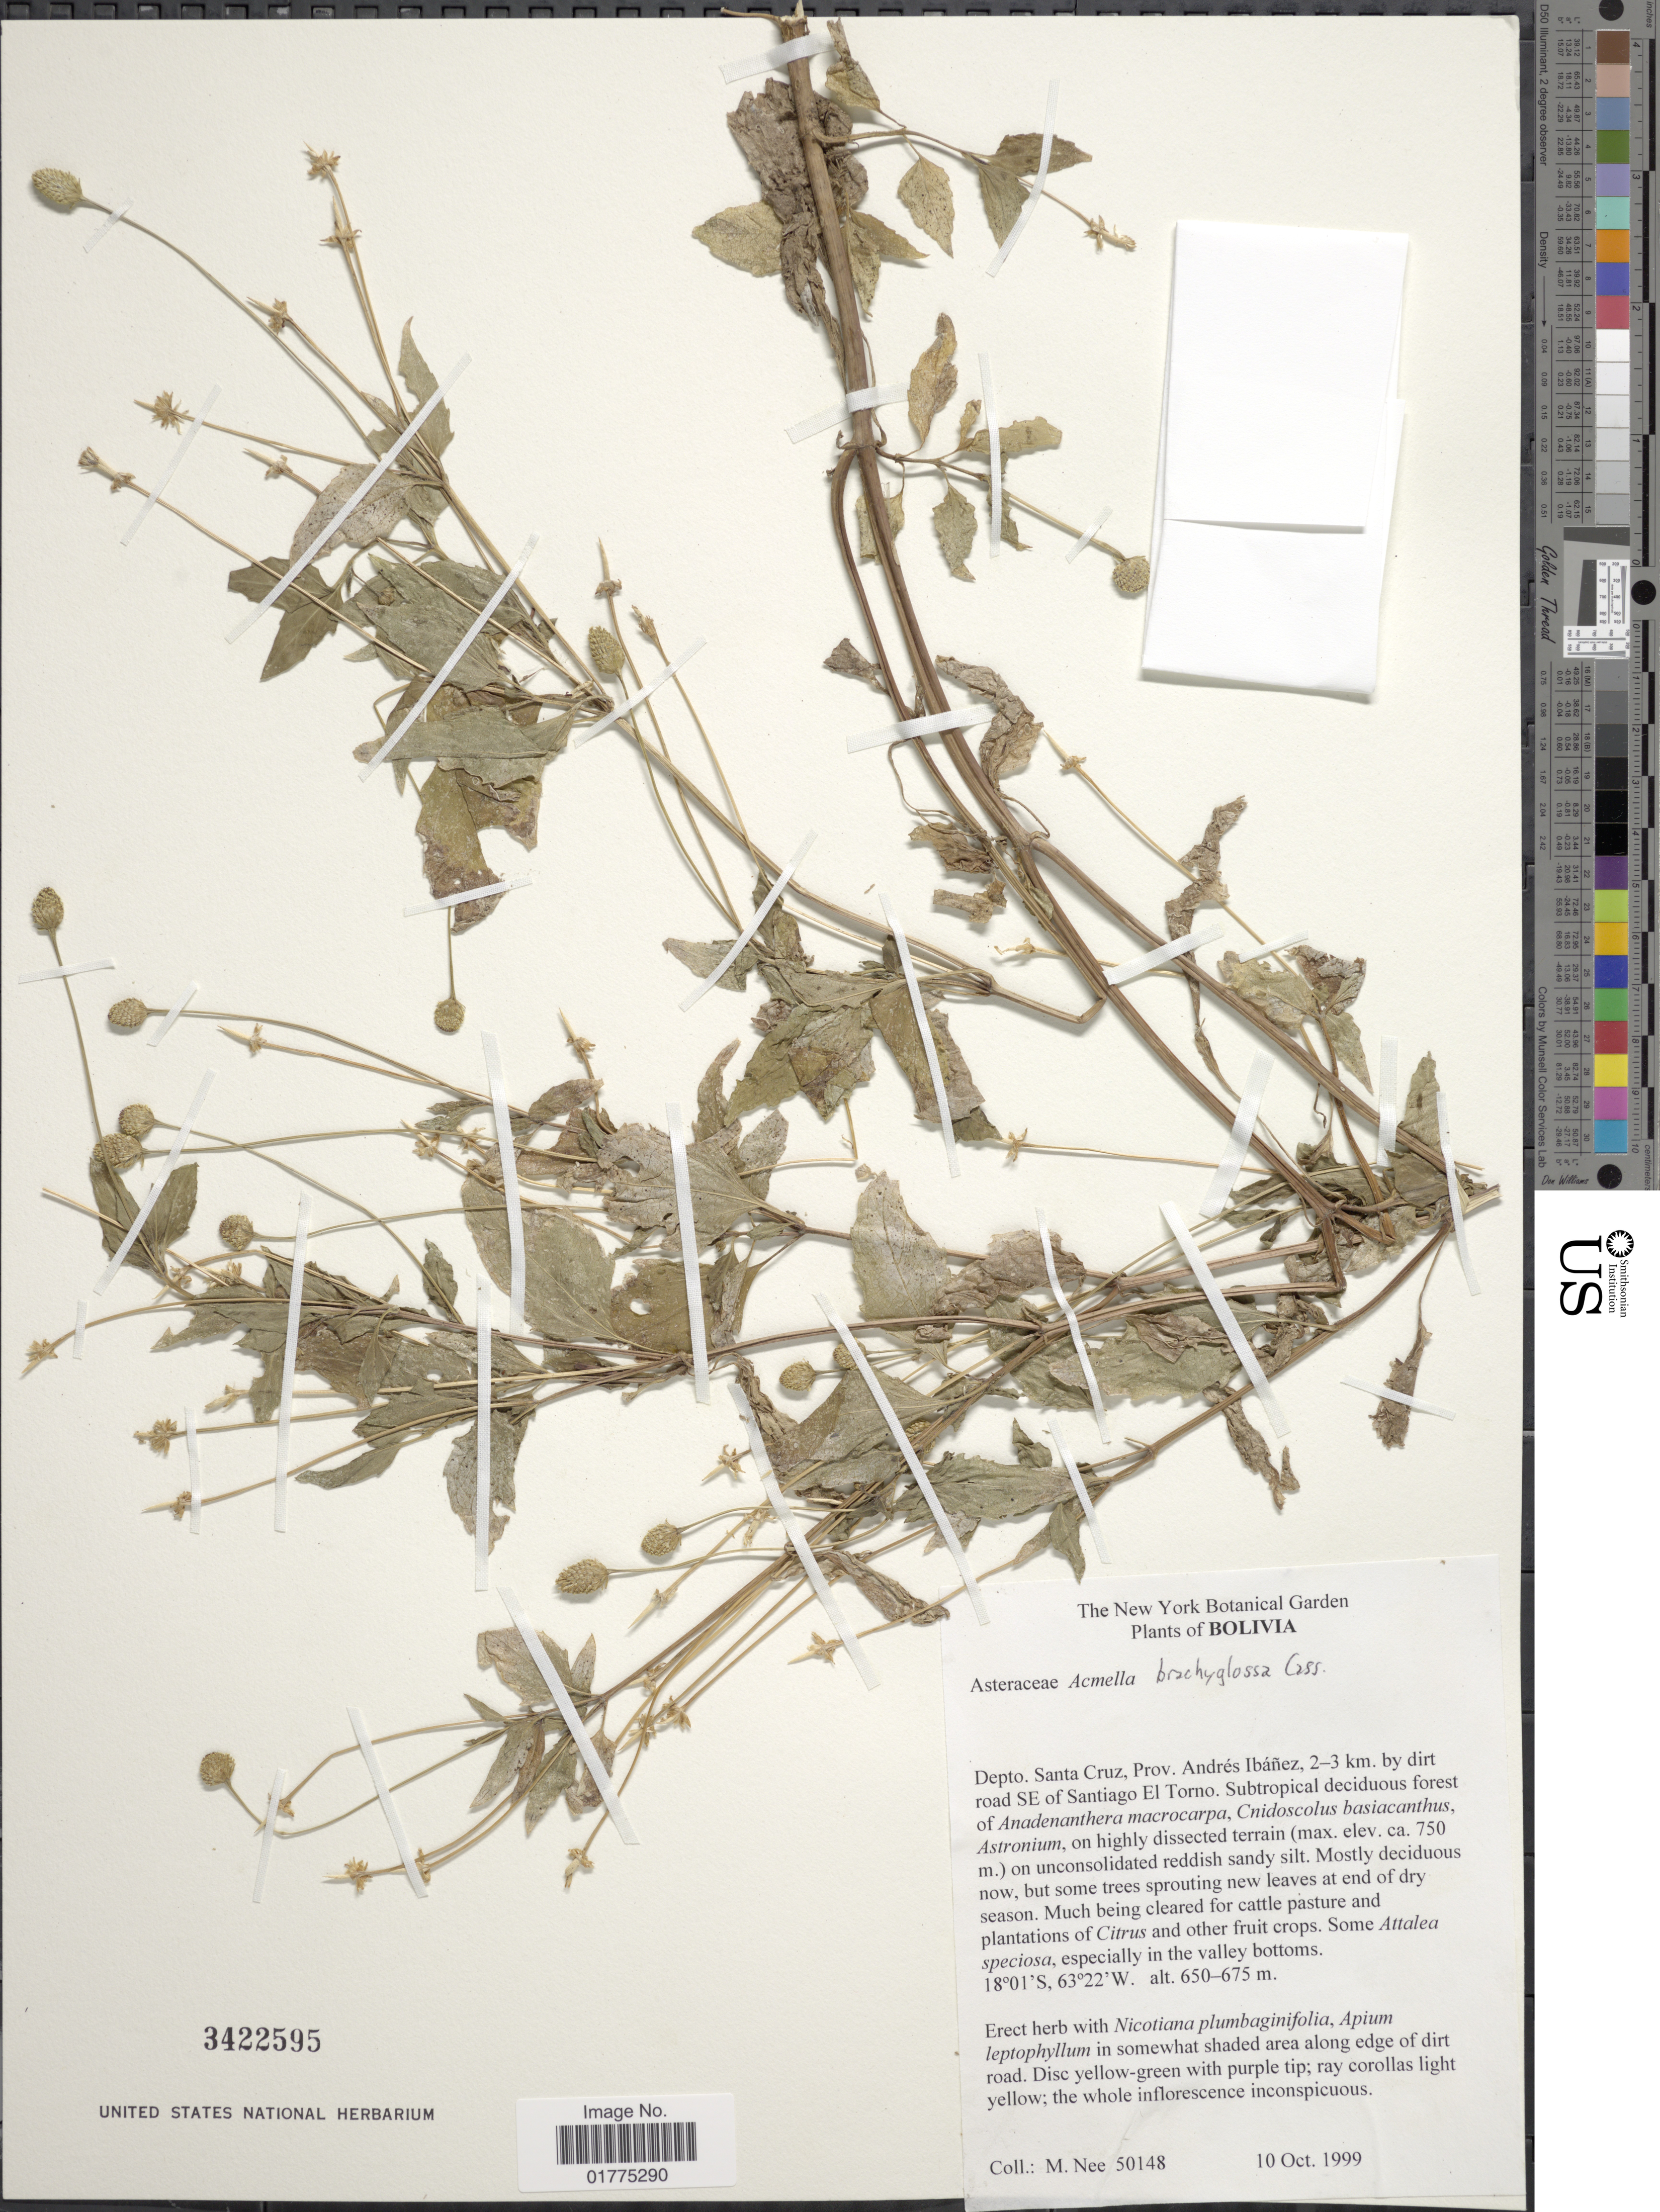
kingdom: Plantae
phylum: Tracheophyta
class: Magnoliopsida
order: Asterales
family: Asteraceae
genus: Acmella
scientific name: Acmella brachyglossa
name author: Cass.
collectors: M. Nee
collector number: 50148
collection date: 1999-10-10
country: Bolivia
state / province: Santa Cruz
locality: Depto. Santa Cruz: Prov. Andres Ibanez, 2-2 km. by dirtroad SE of Santiago El Torno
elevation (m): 650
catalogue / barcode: US 3422595